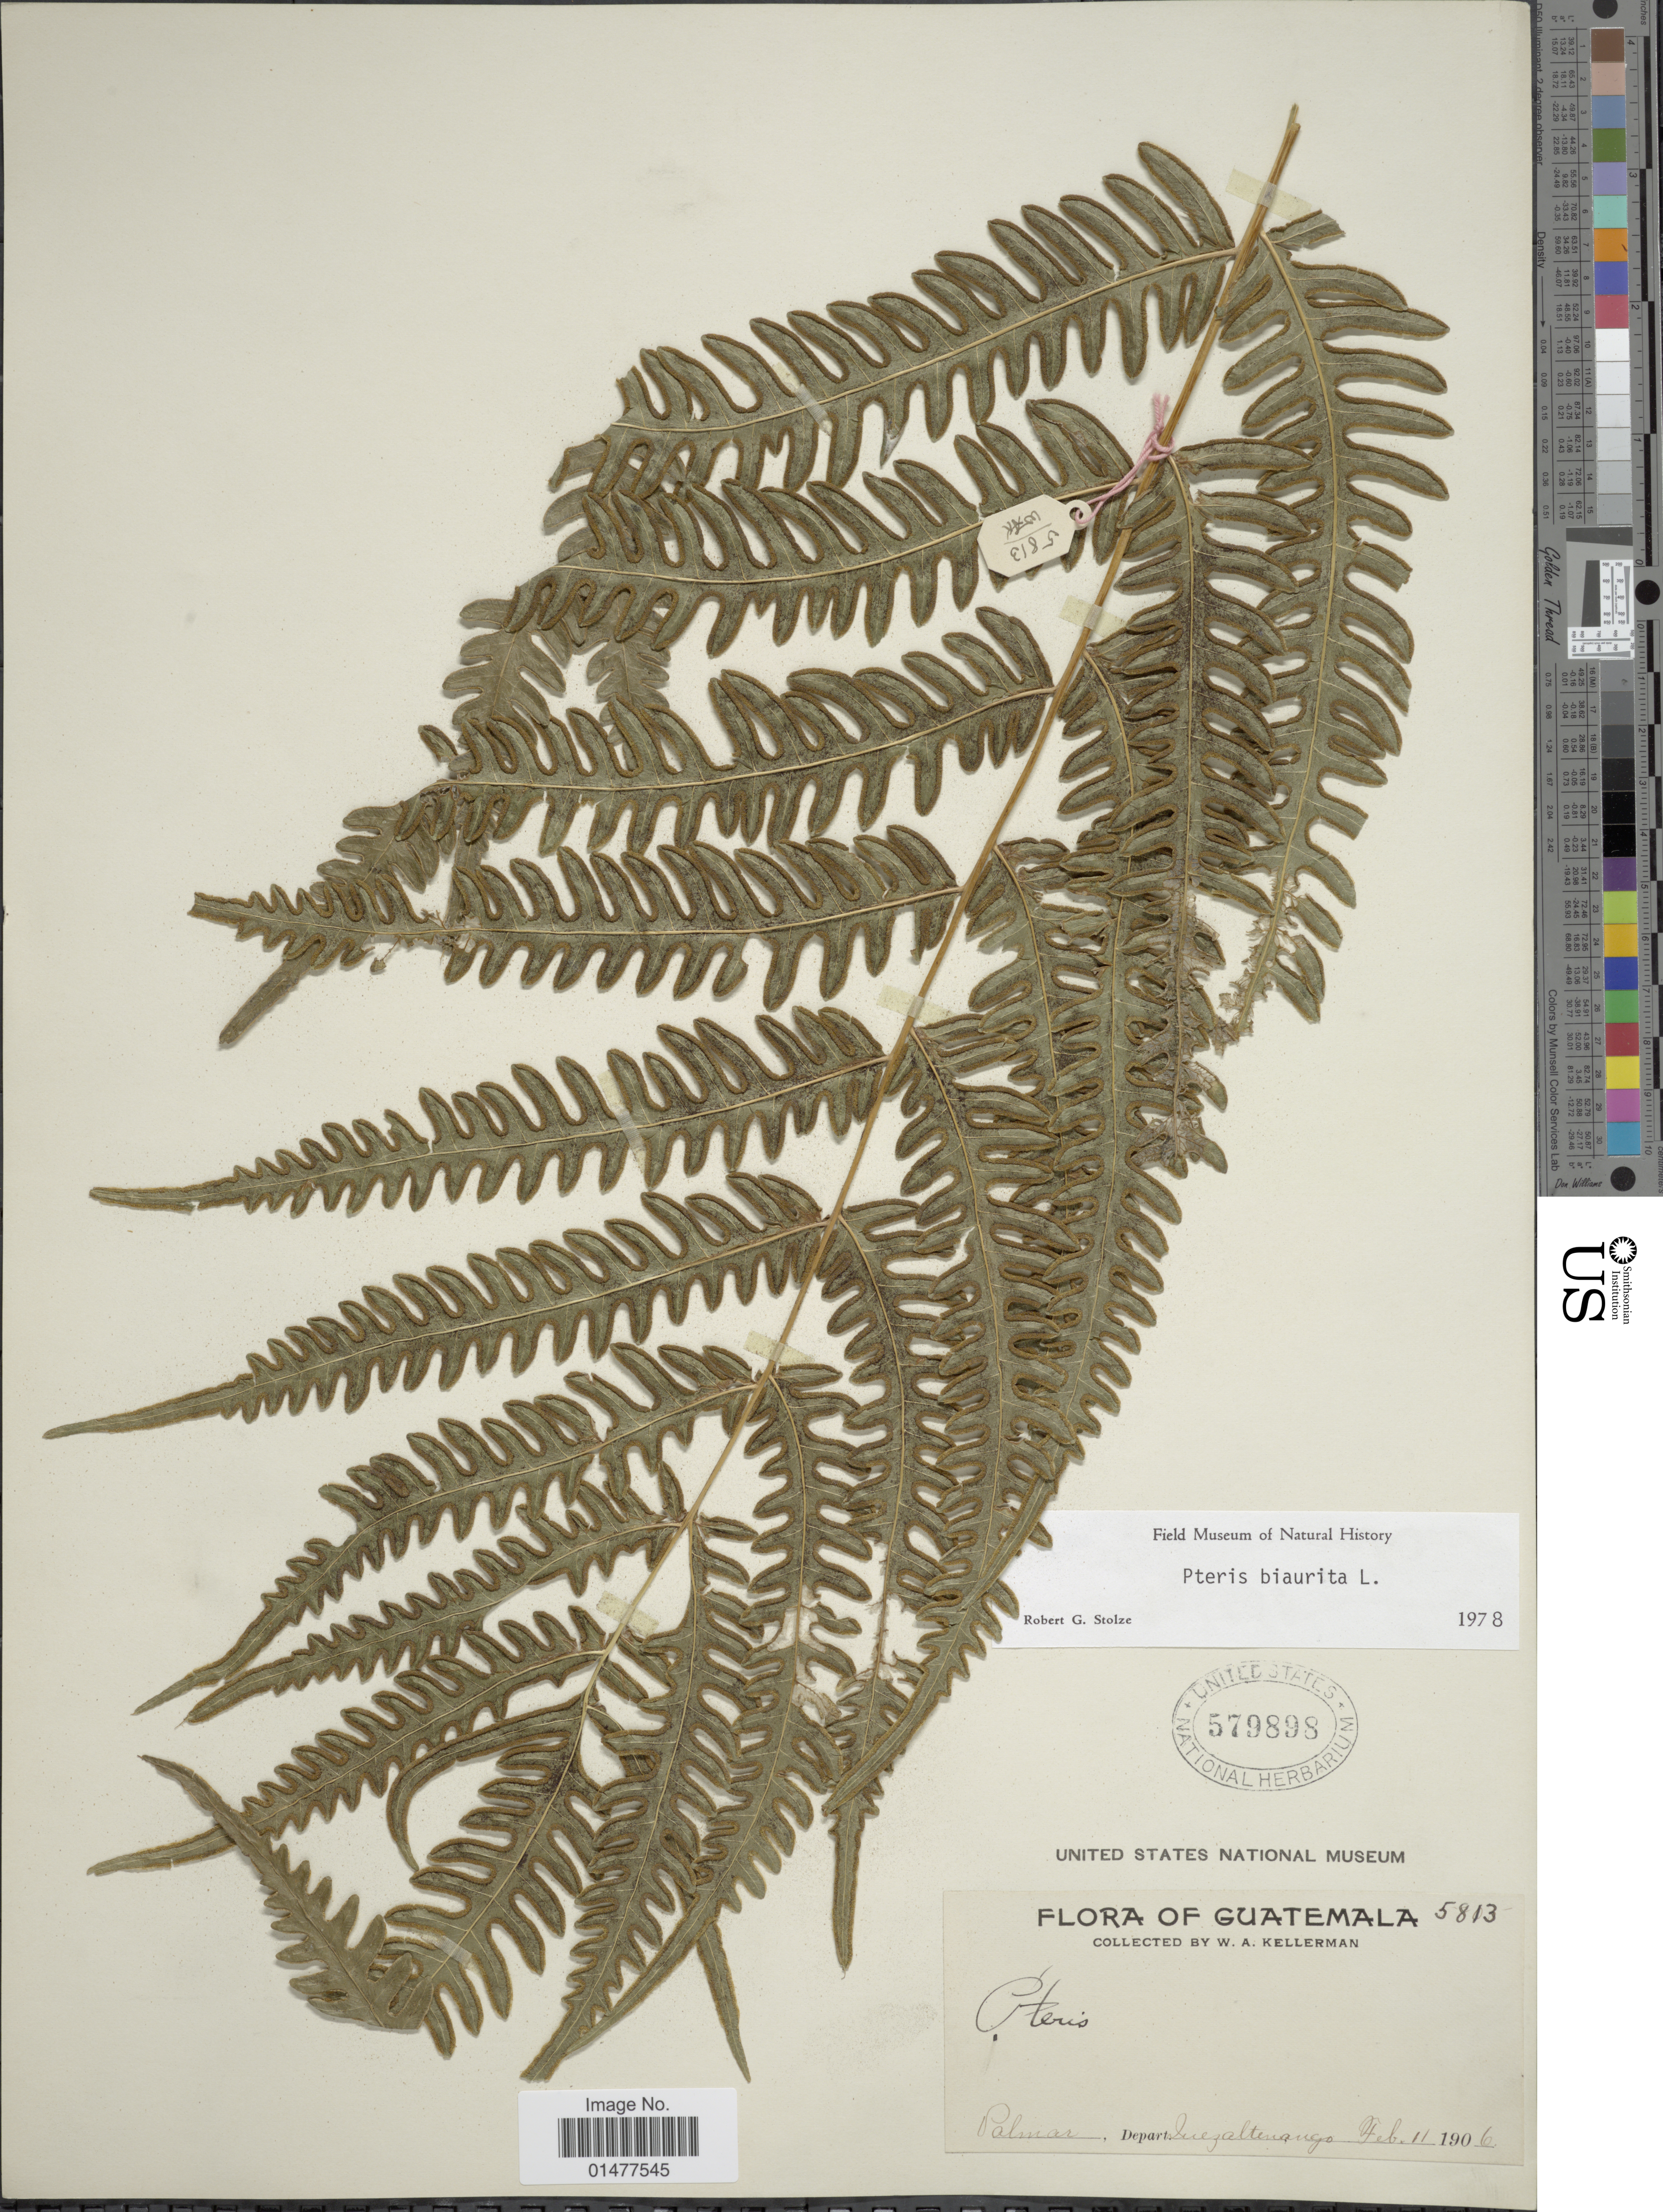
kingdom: Plantae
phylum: Tracheophyta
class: Polypodiopsida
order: Polypodiales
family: Pteridaceae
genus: Pteris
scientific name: Pteris biaurita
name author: L.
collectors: W. Kellerman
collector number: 5813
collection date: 1906-02-11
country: Guatemala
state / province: Quetzaltenango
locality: Palmar.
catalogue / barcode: US 579898